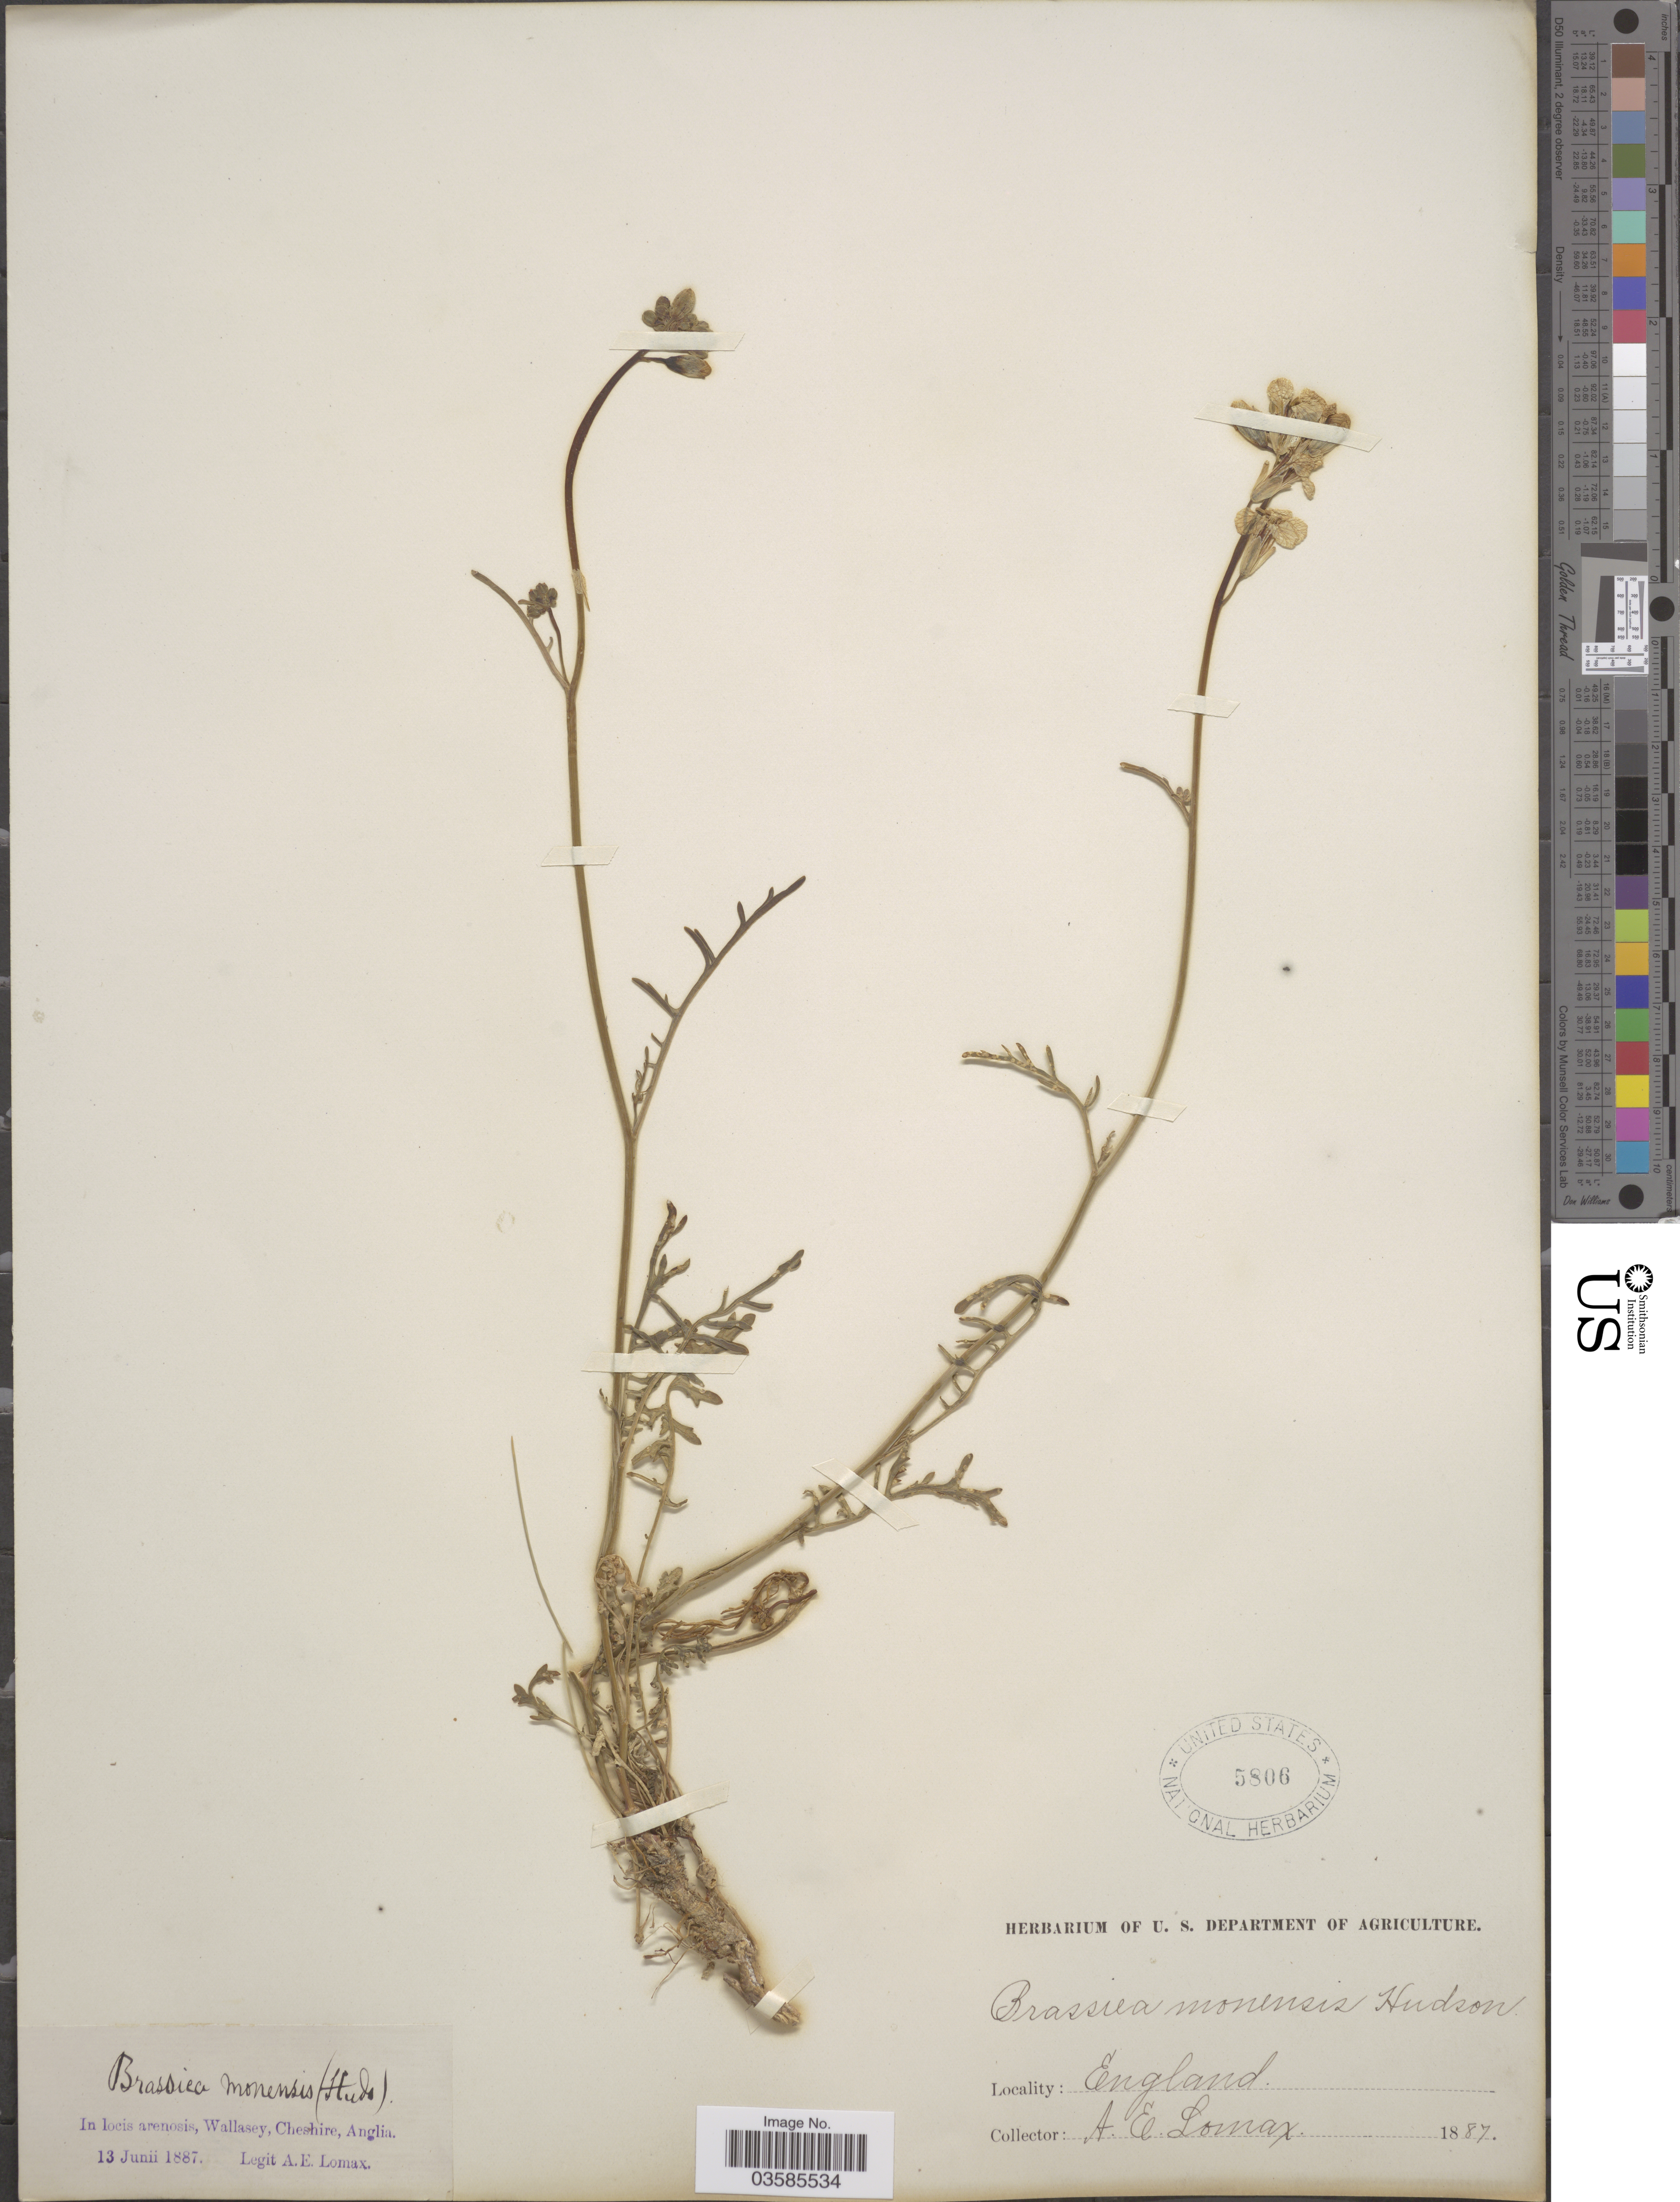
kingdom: Plantae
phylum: Tracheophyta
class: Magnoliopsida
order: Brassicales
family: Brassicaceae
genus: Brassica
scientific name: Brassica monensis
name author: (L.) Huds.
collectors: A. Lomax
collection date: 1887-06-13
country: United Kingdom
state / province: England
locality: In locis arenosis, Wallasey, Cheshire, Anglia.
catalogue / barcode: US 5806